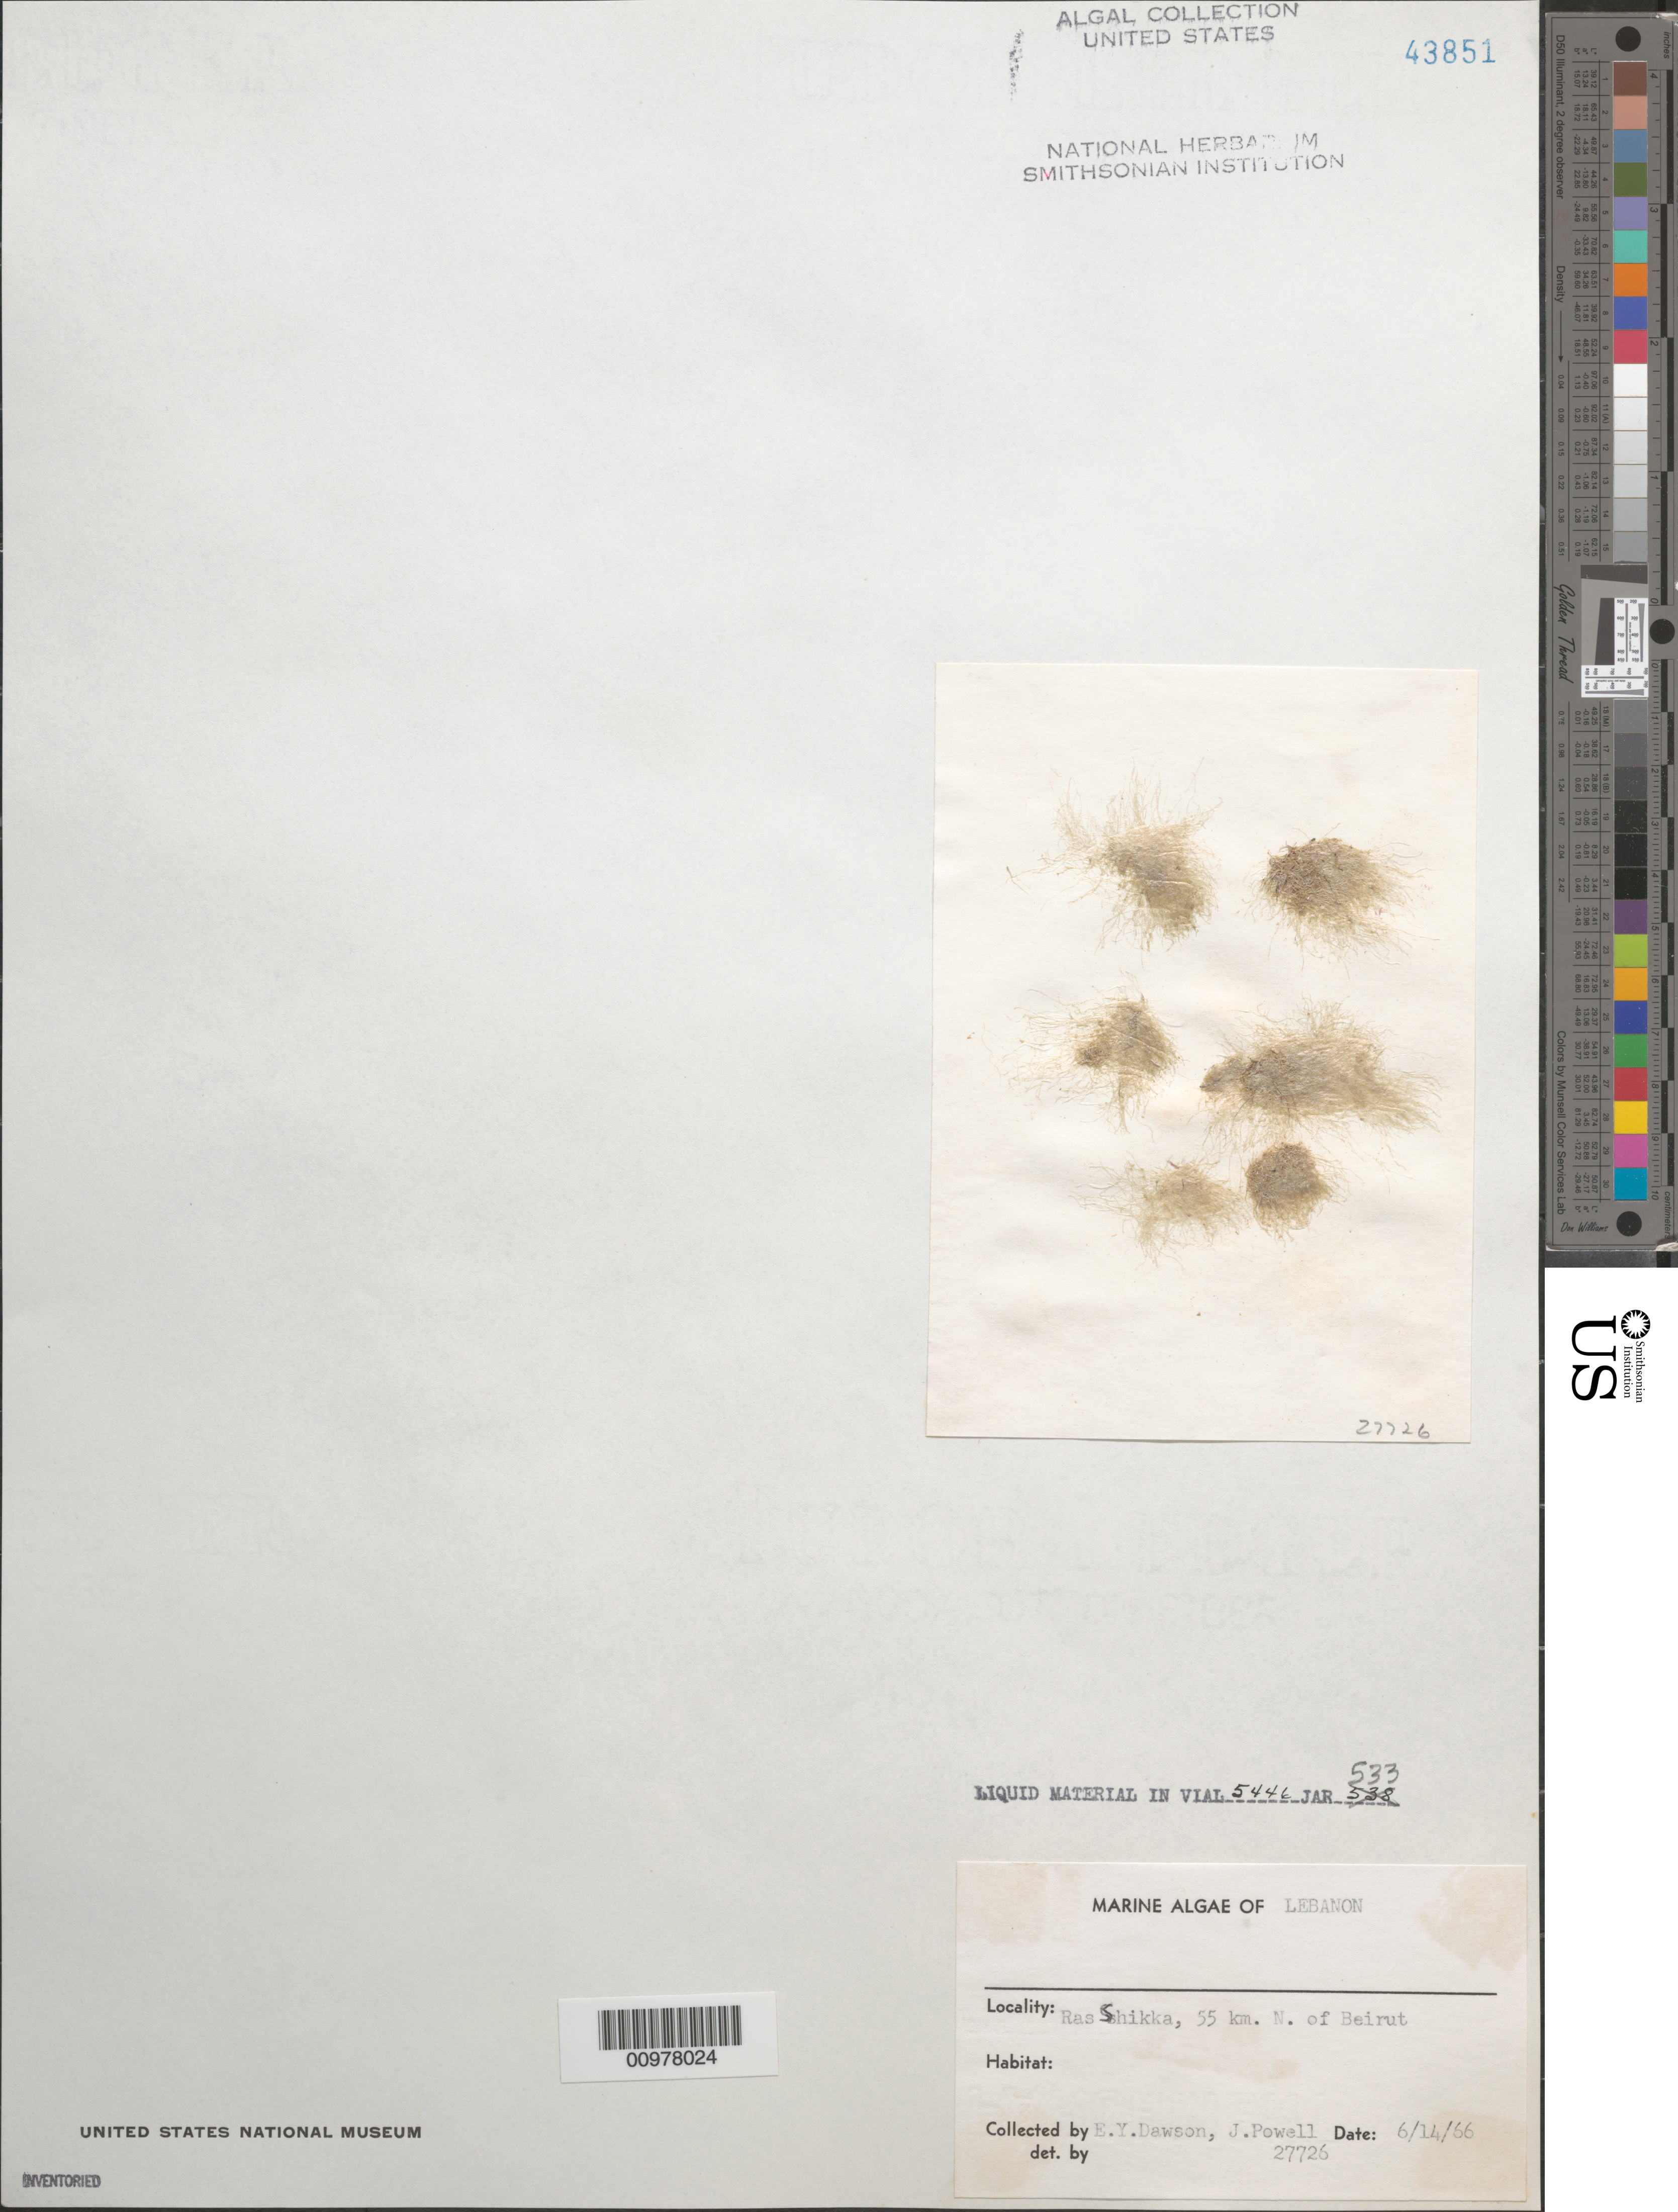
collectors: E. Y. Dawson & J. Powell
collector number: EYD 27726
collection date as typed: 14 Jun 1966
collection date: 1966-06-14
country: Lebanon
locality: Ras Shikka, 55 km north of Beirut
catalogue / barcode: US 43851